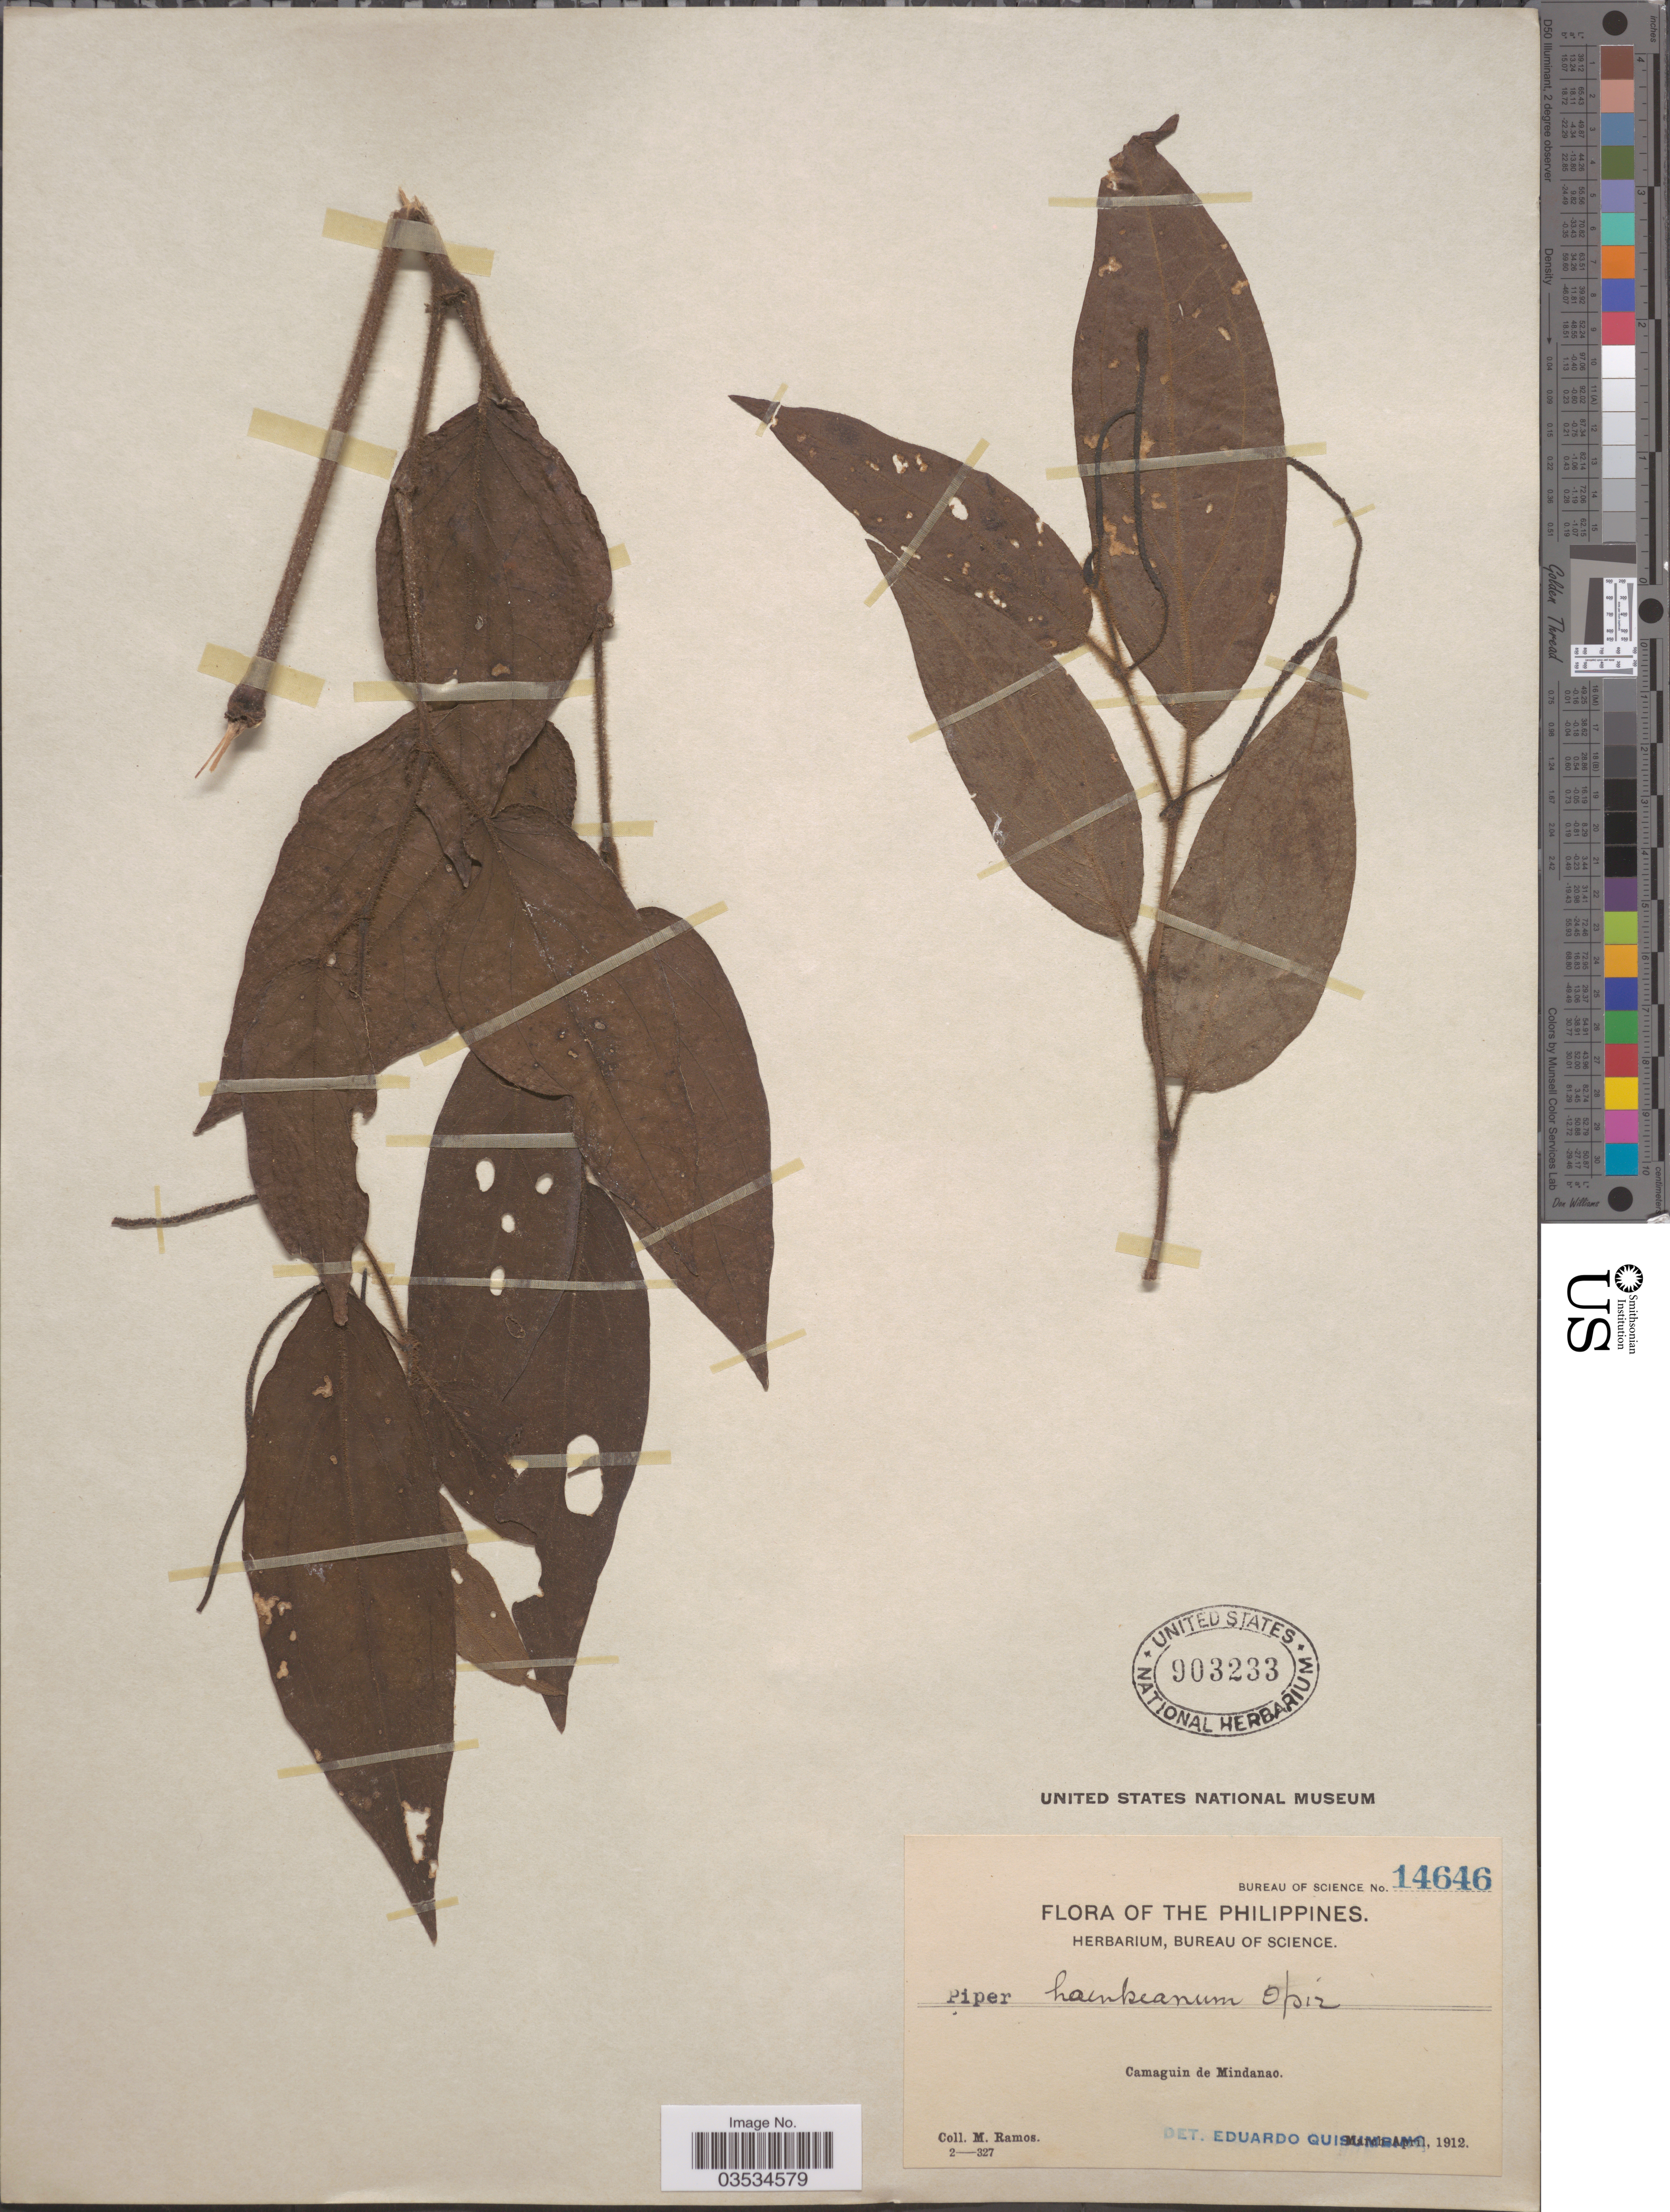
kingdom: Plantae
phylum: Tracheophyta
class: Magnoliopsida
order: Piperales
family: Piperaceae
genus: Piper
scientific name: Piper haenkeanum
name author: Opiz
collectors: M. Ramos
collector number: Bureau of Science 14646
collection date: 1912-03/1912-04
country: Philippines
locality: Camaguin de Mindanao.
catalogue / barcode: US 903233